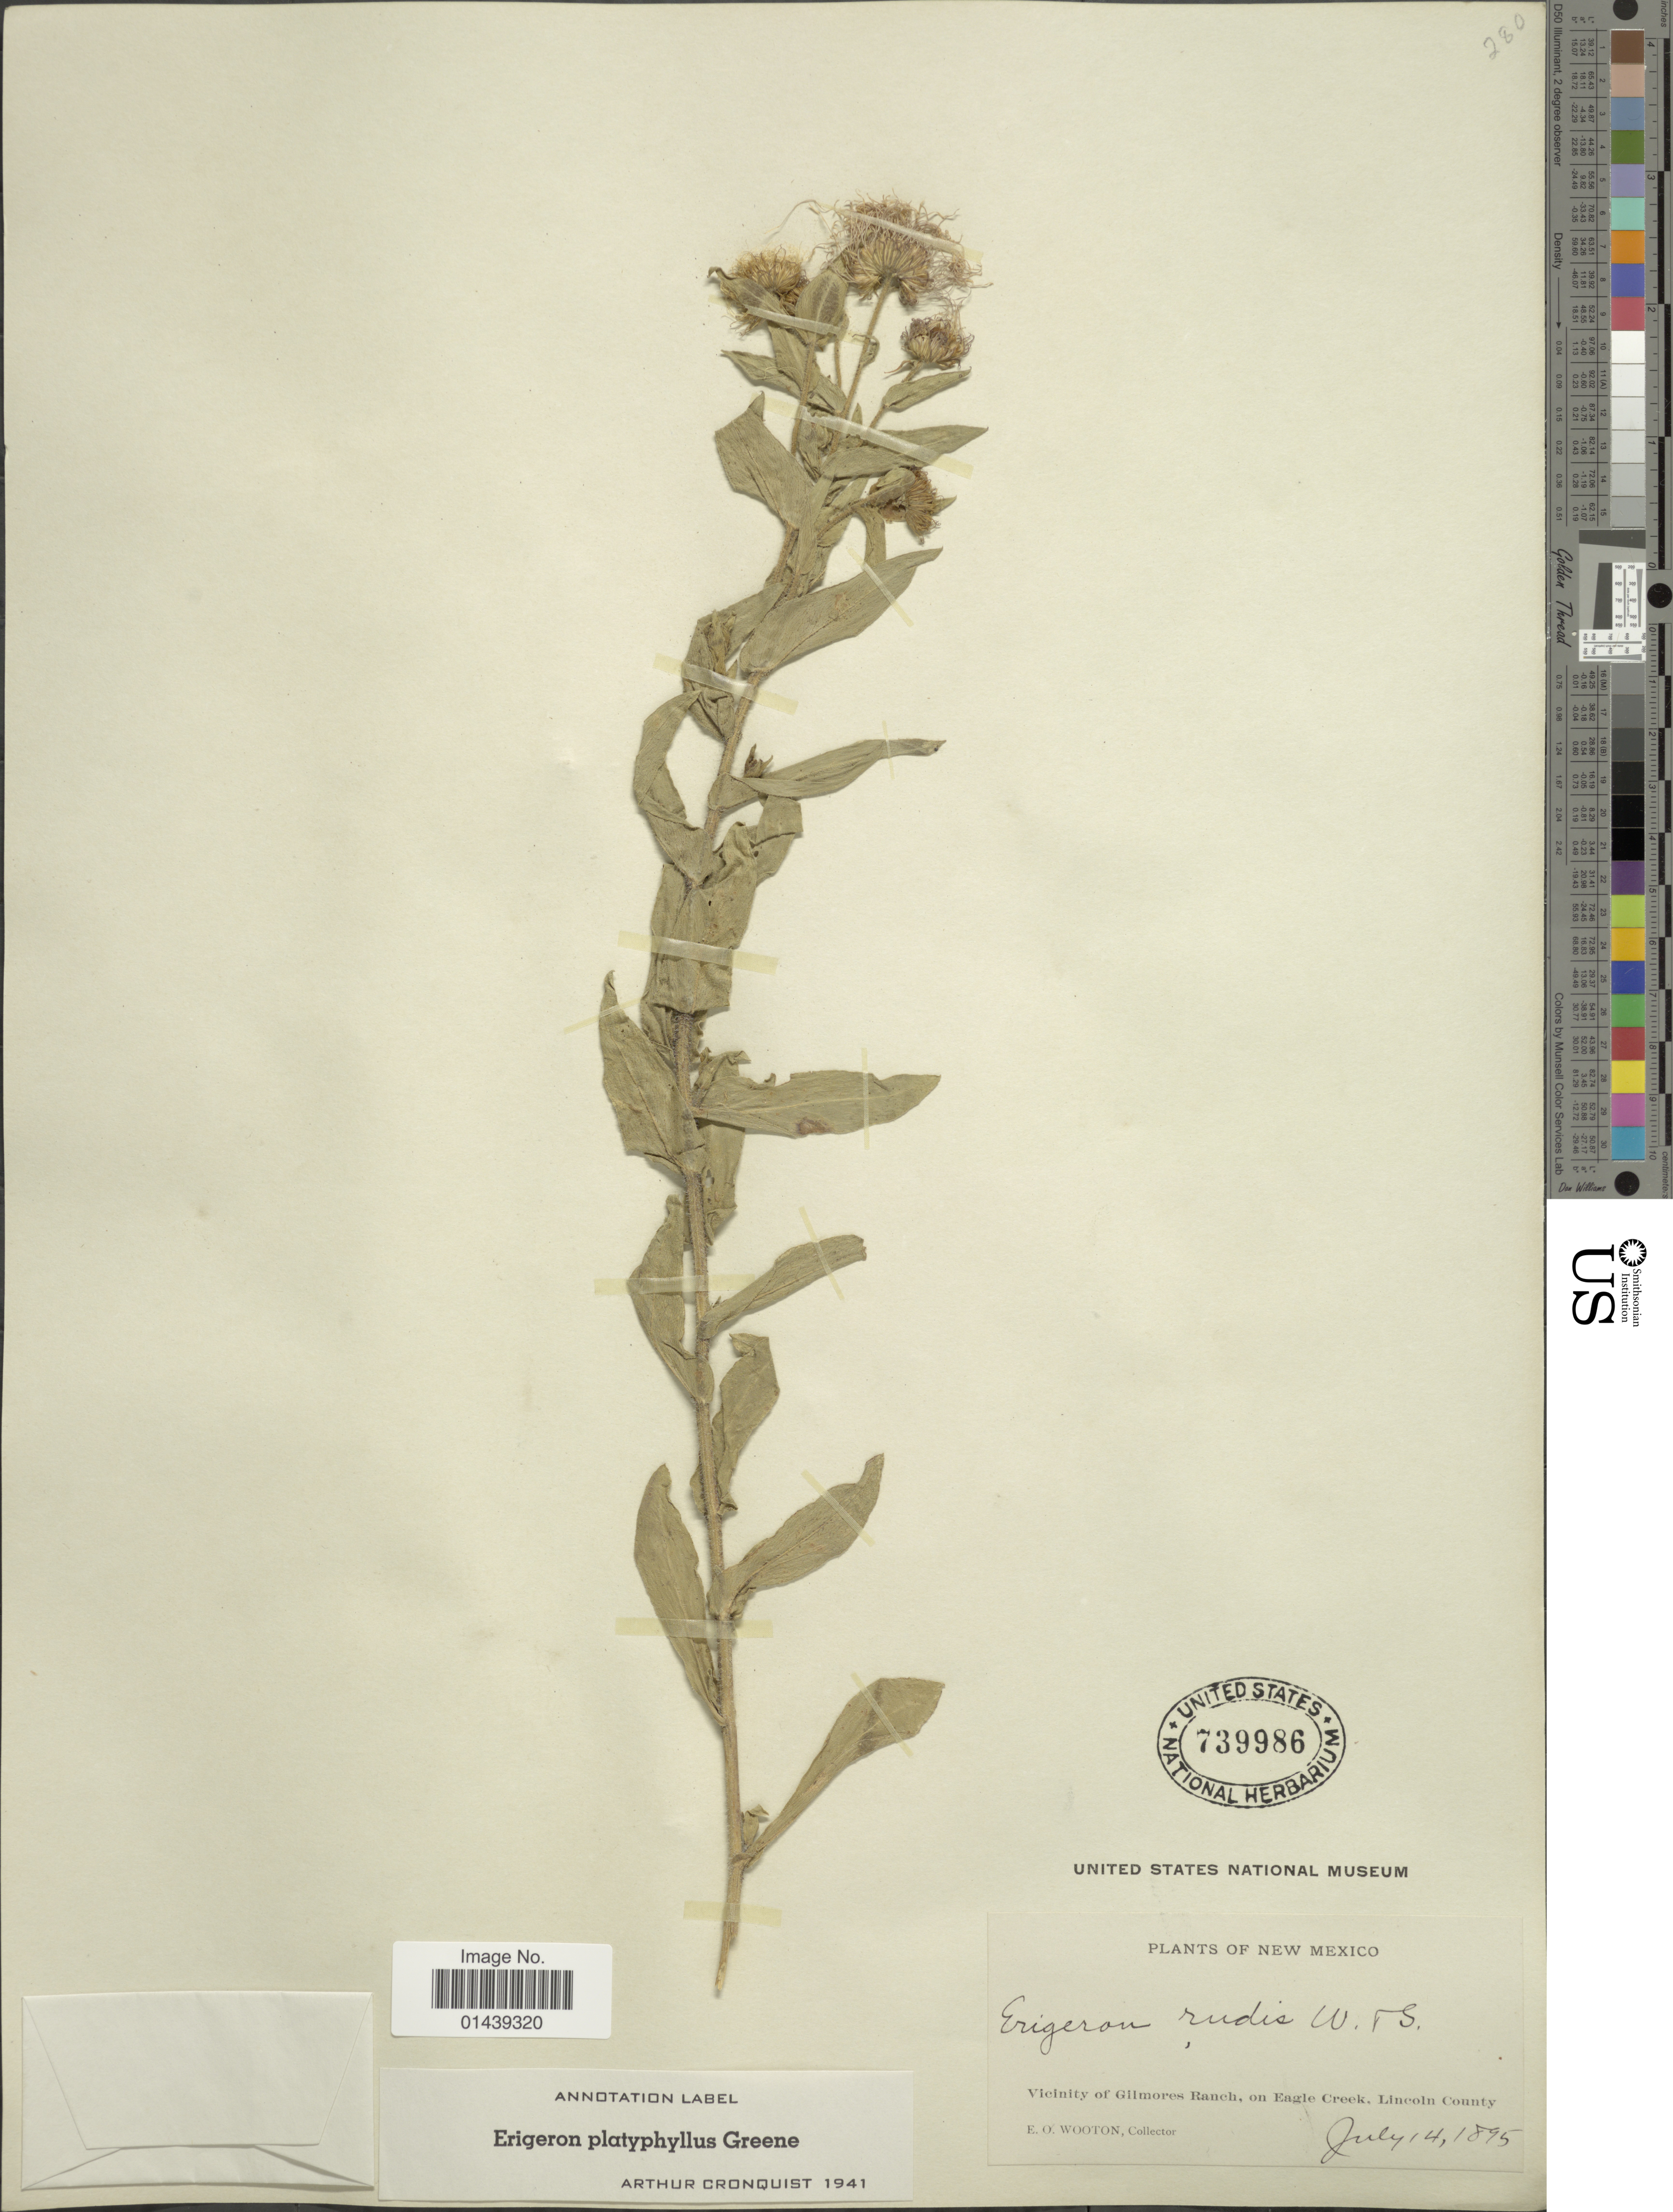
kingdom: Plantae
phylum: Tracheophyta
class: Magnoliopsida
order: Asterales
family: Asteraceae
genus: Erigeron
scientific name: Erigeron platyphyllus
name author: Greene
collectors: E. O. Wooton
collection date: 1895-07-14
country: United States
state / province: New Mexico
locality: Vicinity of Gilmores Ranch, on Eagle Creek, Lincoln County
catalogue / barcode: US 739986